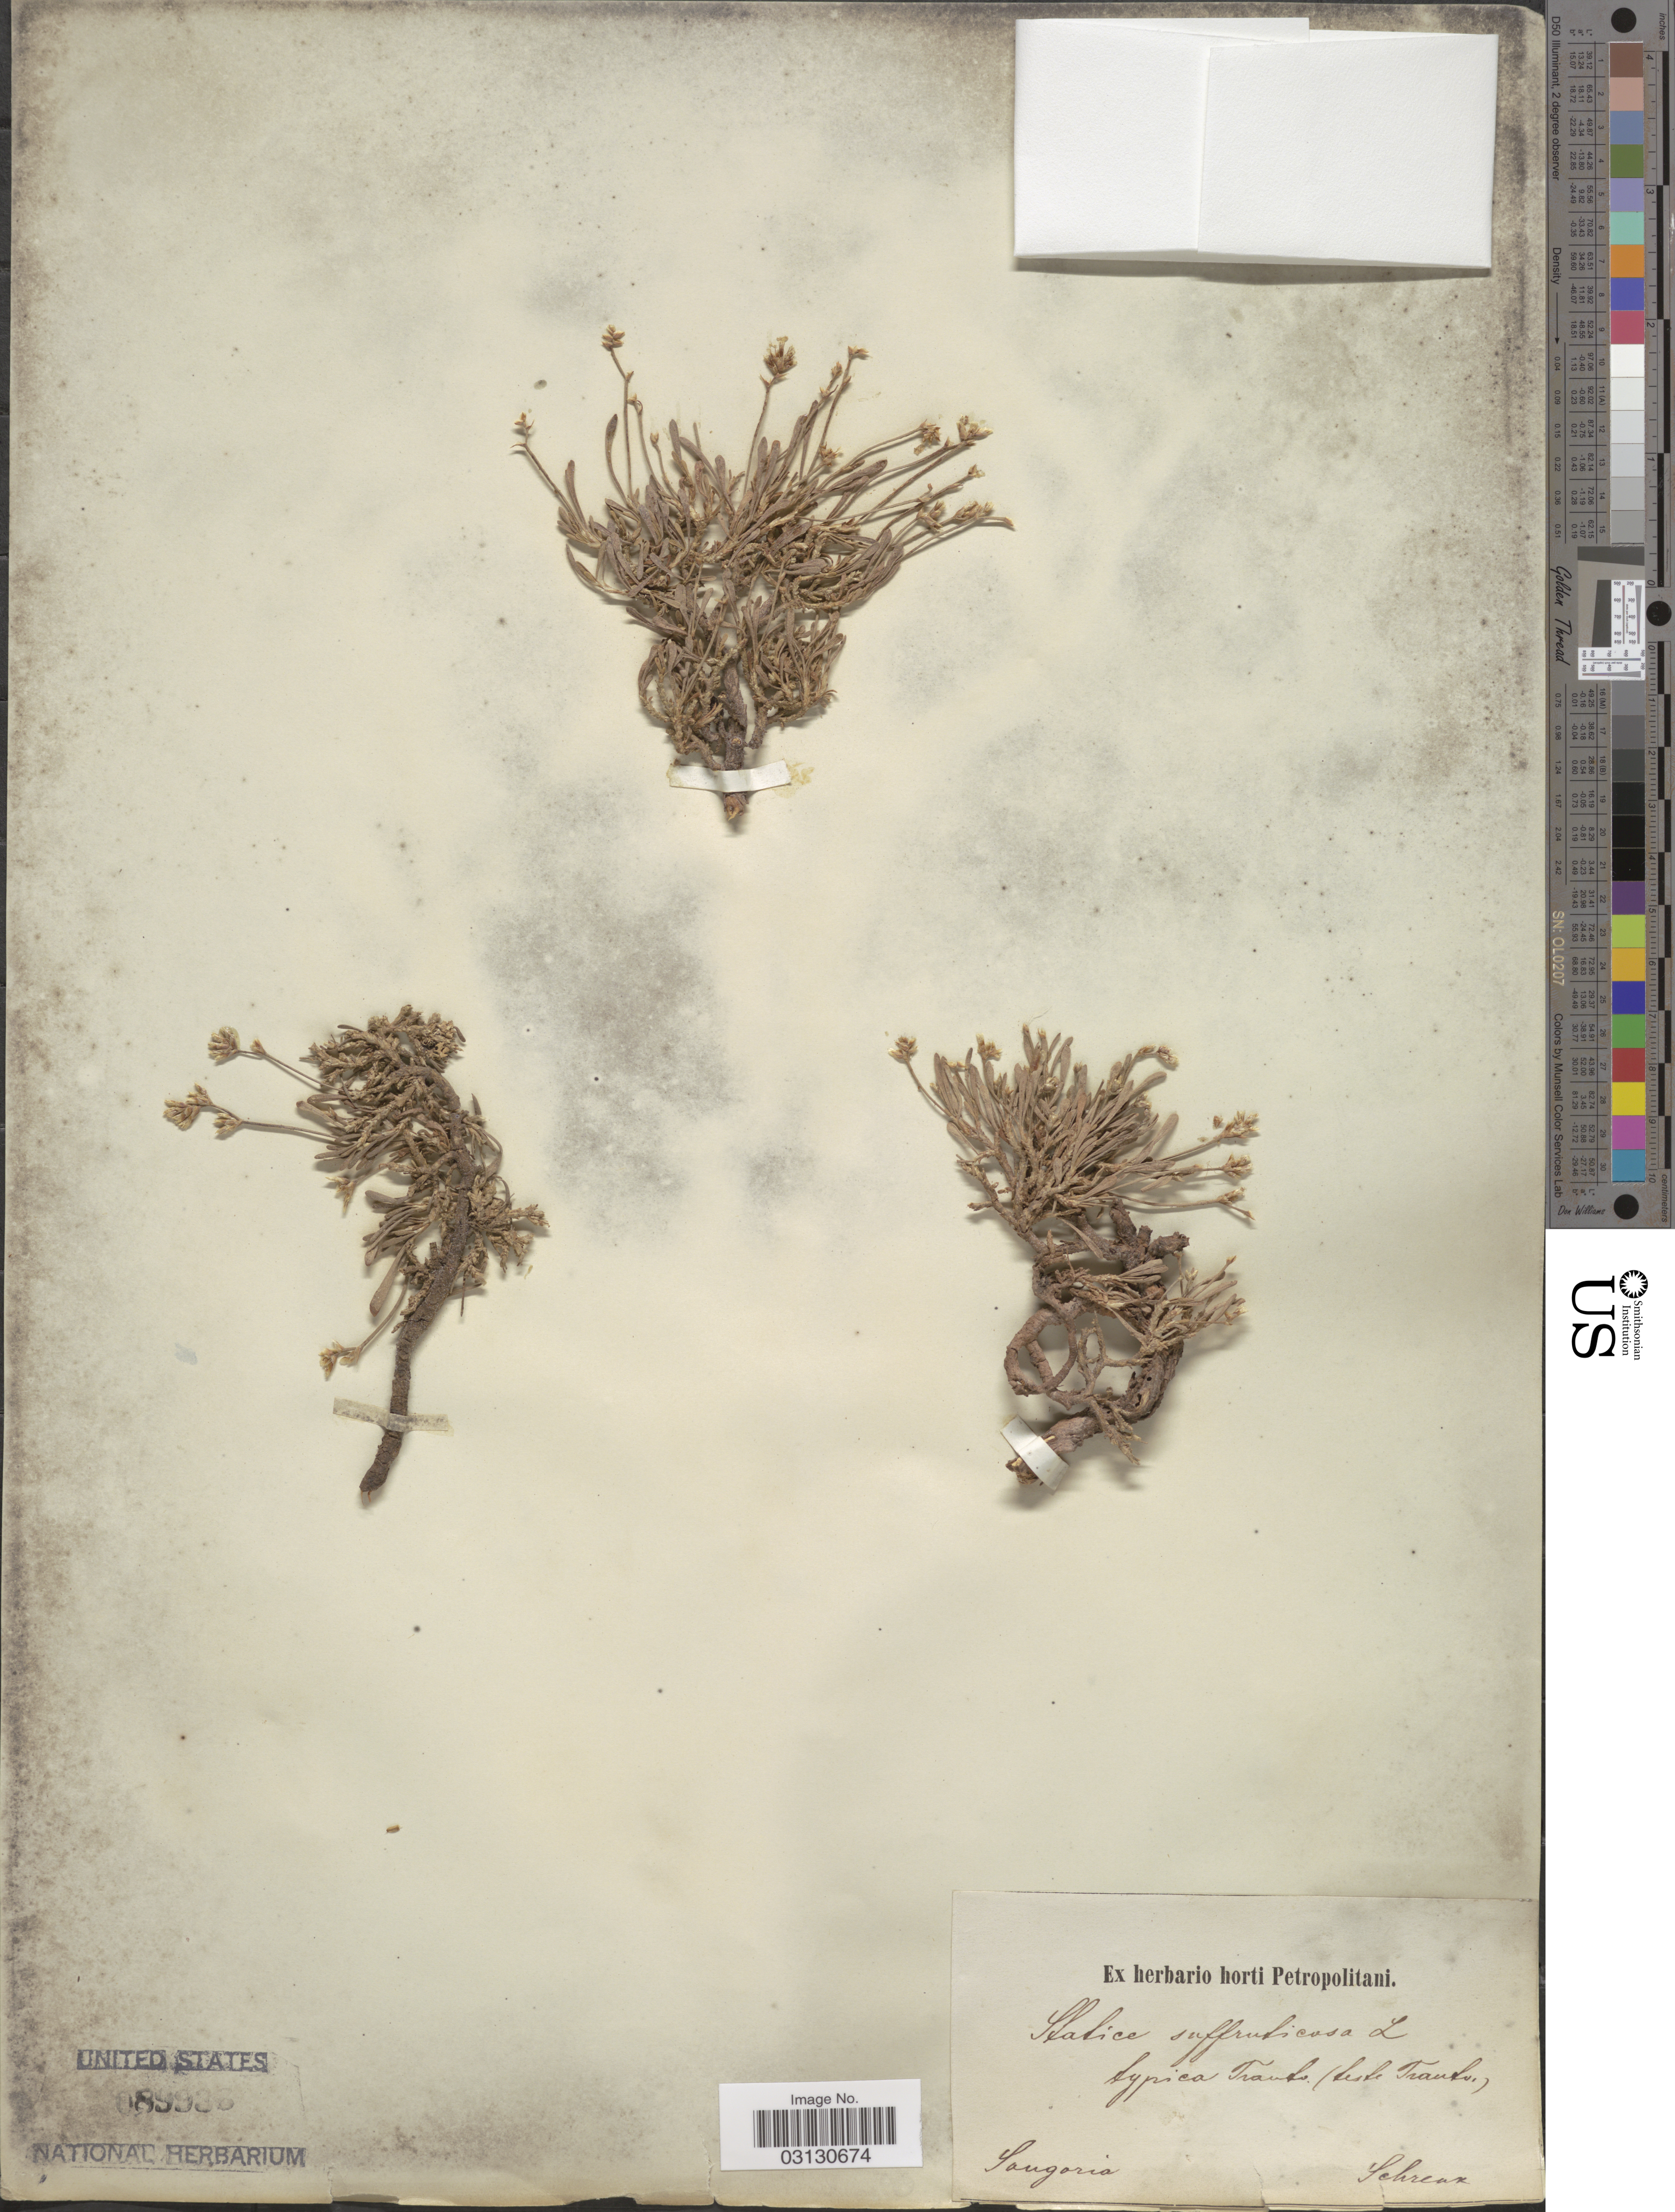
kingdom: Plantae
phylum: Tracheophyta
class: Magnoliopsida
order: Caryophyllales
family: Plumbaginaceae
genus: Limonium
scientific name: Limonium suffruticosum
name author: (L.) Kuntze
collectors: A.G. Schrenk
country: Kazakhstan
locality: Songoria.